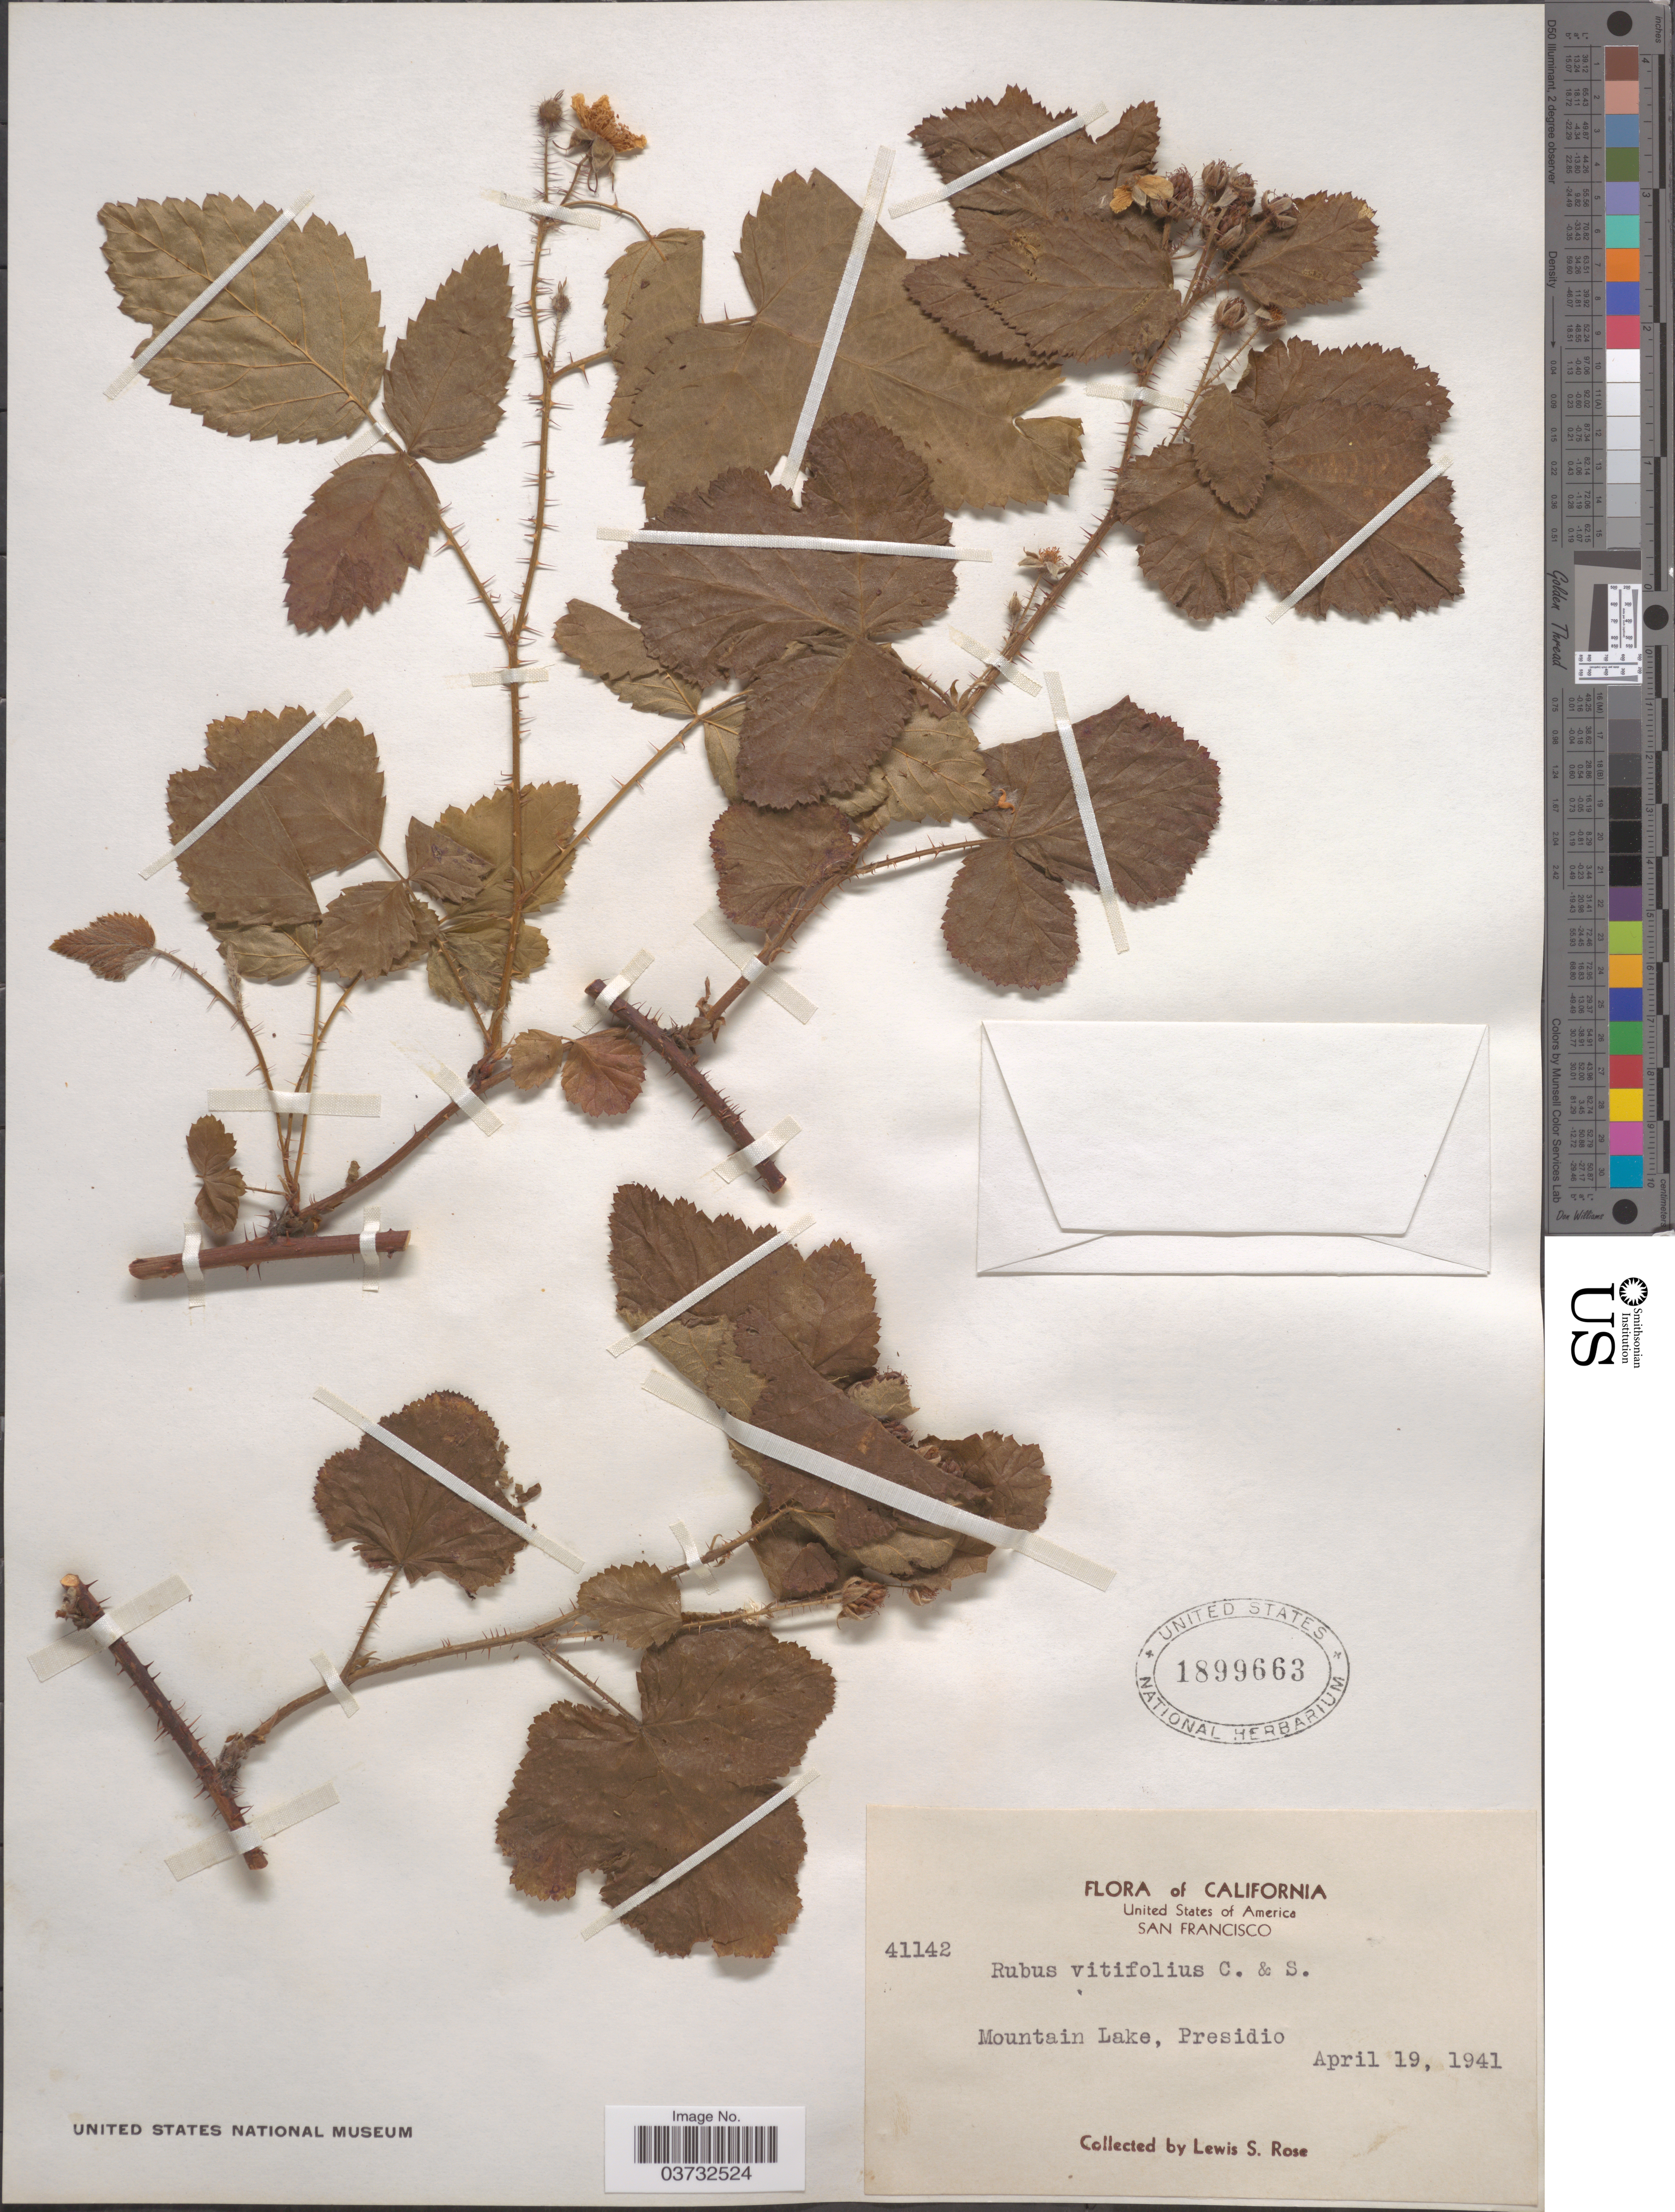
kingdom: Plantae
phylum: Tracheophyta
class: Magnoliopsida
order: Rosales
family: Rosaceae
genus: Rubus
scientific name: Rubus vitifolius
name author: Cham. & Schltdl.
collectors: L. S. Rose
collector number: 41142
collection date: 1941-04-19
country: United States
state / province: California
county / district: San Francisco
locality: San Francisco. Mountain Lake, Presidio.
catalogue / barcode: US 1899663